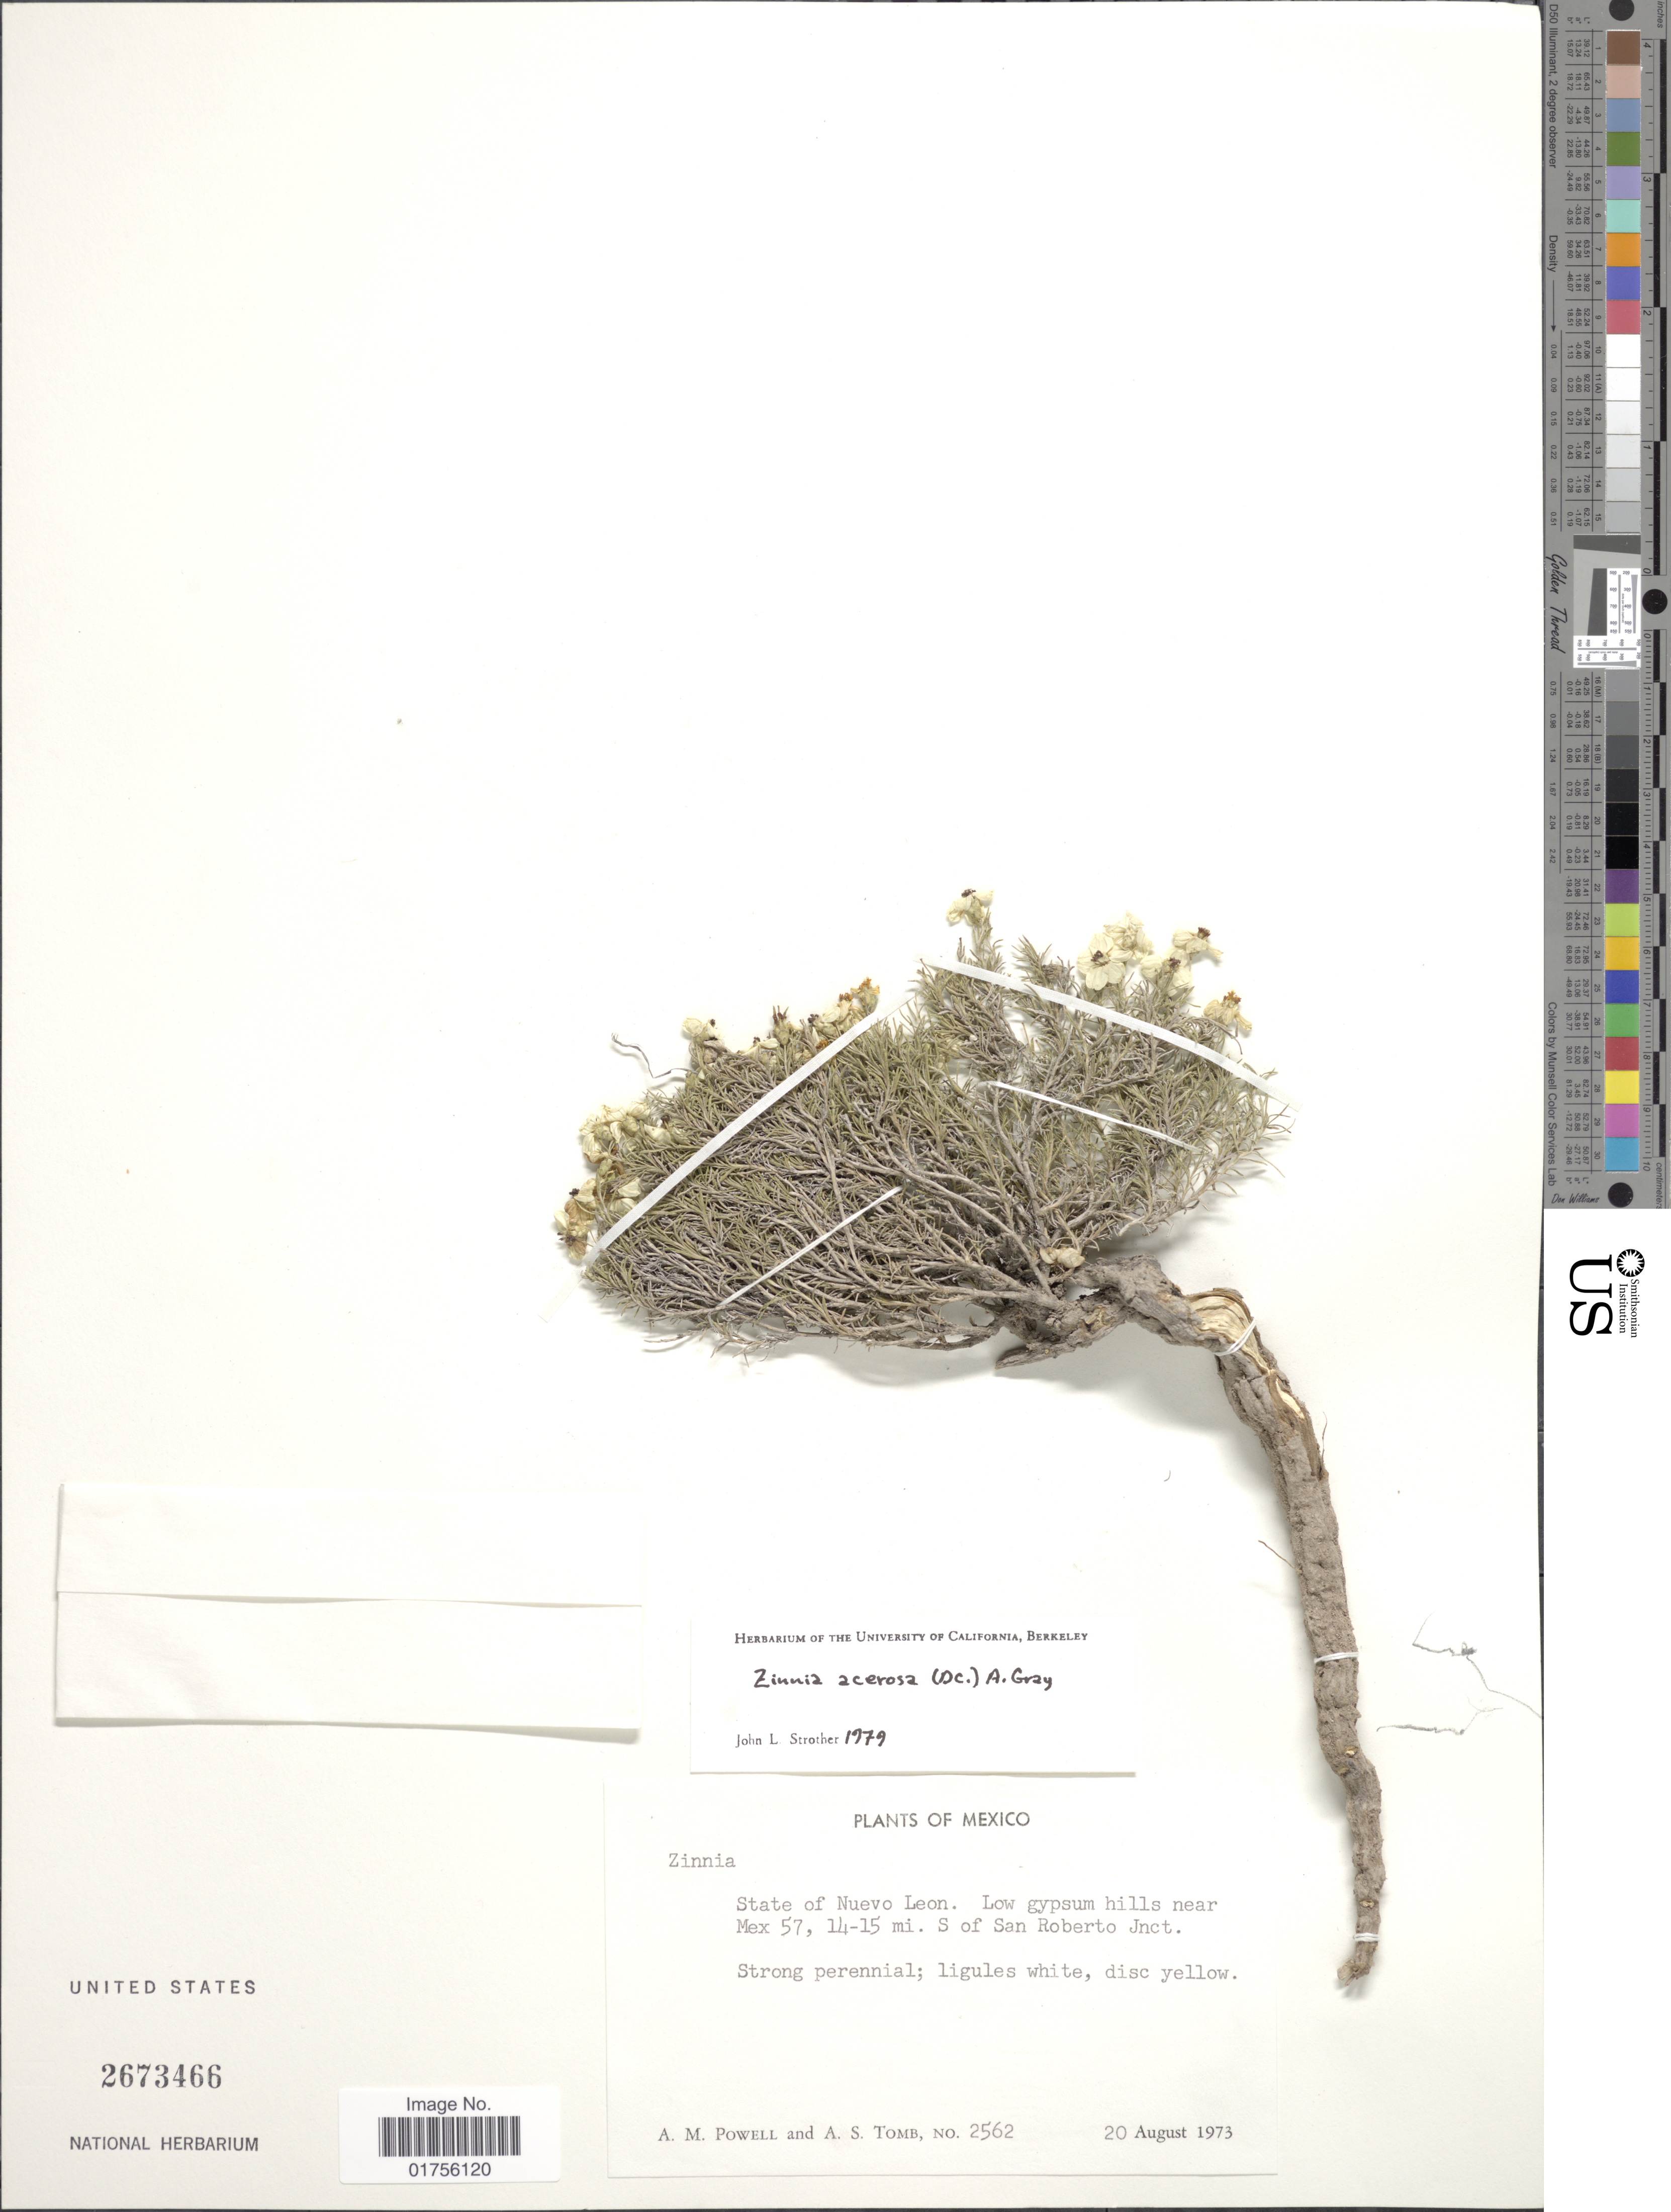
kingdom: Plantae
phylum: Tracheophyta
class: Magnoliopsida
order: Asterales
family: Asteraceae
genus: Zinnia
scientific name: Zinnia acerosa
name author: (DC.) A. Gray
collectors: A. M. Powell & A. Tomb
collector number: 2562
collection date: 1973-08-20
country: Mexico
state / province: Nuevo León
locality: State of Nuevo Leon, Low gypsum hills near Mex 57, 14-15 mi. S of San Roberto Jnct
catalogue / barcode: US 2673466